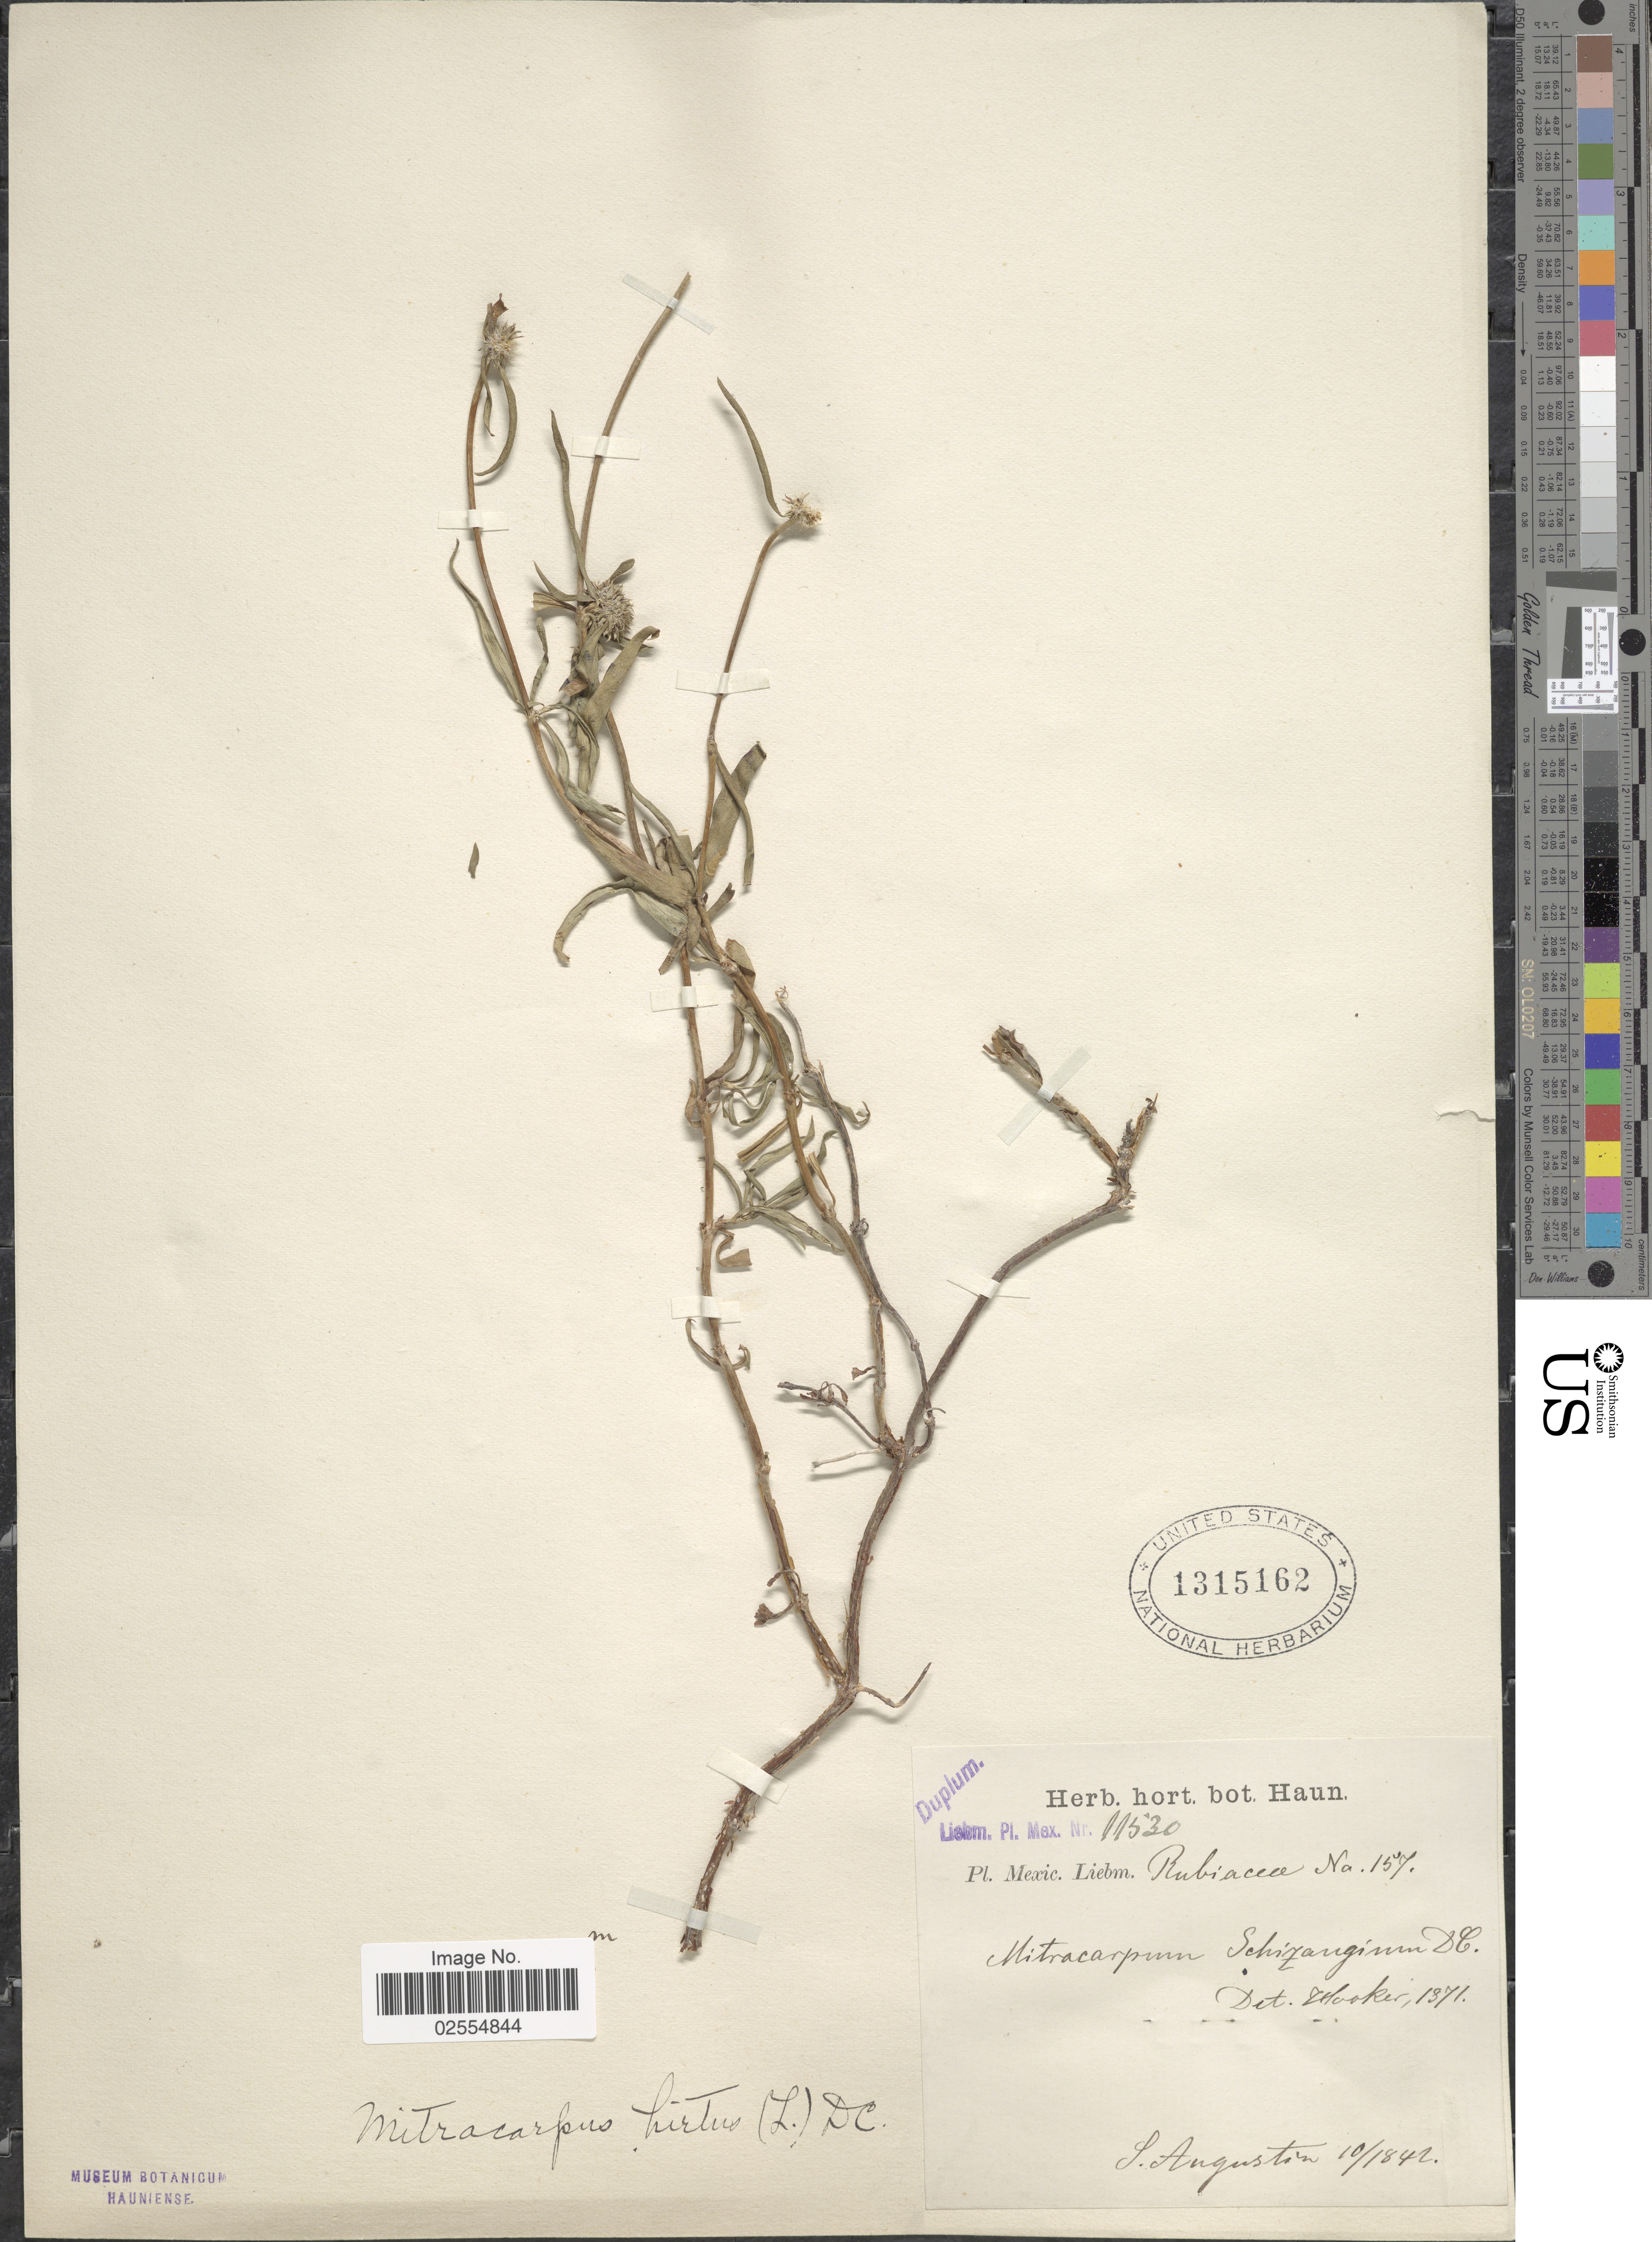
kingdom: Plantae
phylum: Tracheophyta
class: Magnoliopsida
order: Gentianales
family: Rubiaceae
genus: Mitracarpus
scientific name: Mitracarpus hirtus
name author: (L.) DC.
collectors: Liebmann, --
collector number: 11530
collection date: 1842-10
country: Mexico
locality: S. Augustin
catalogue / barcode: US 1315162